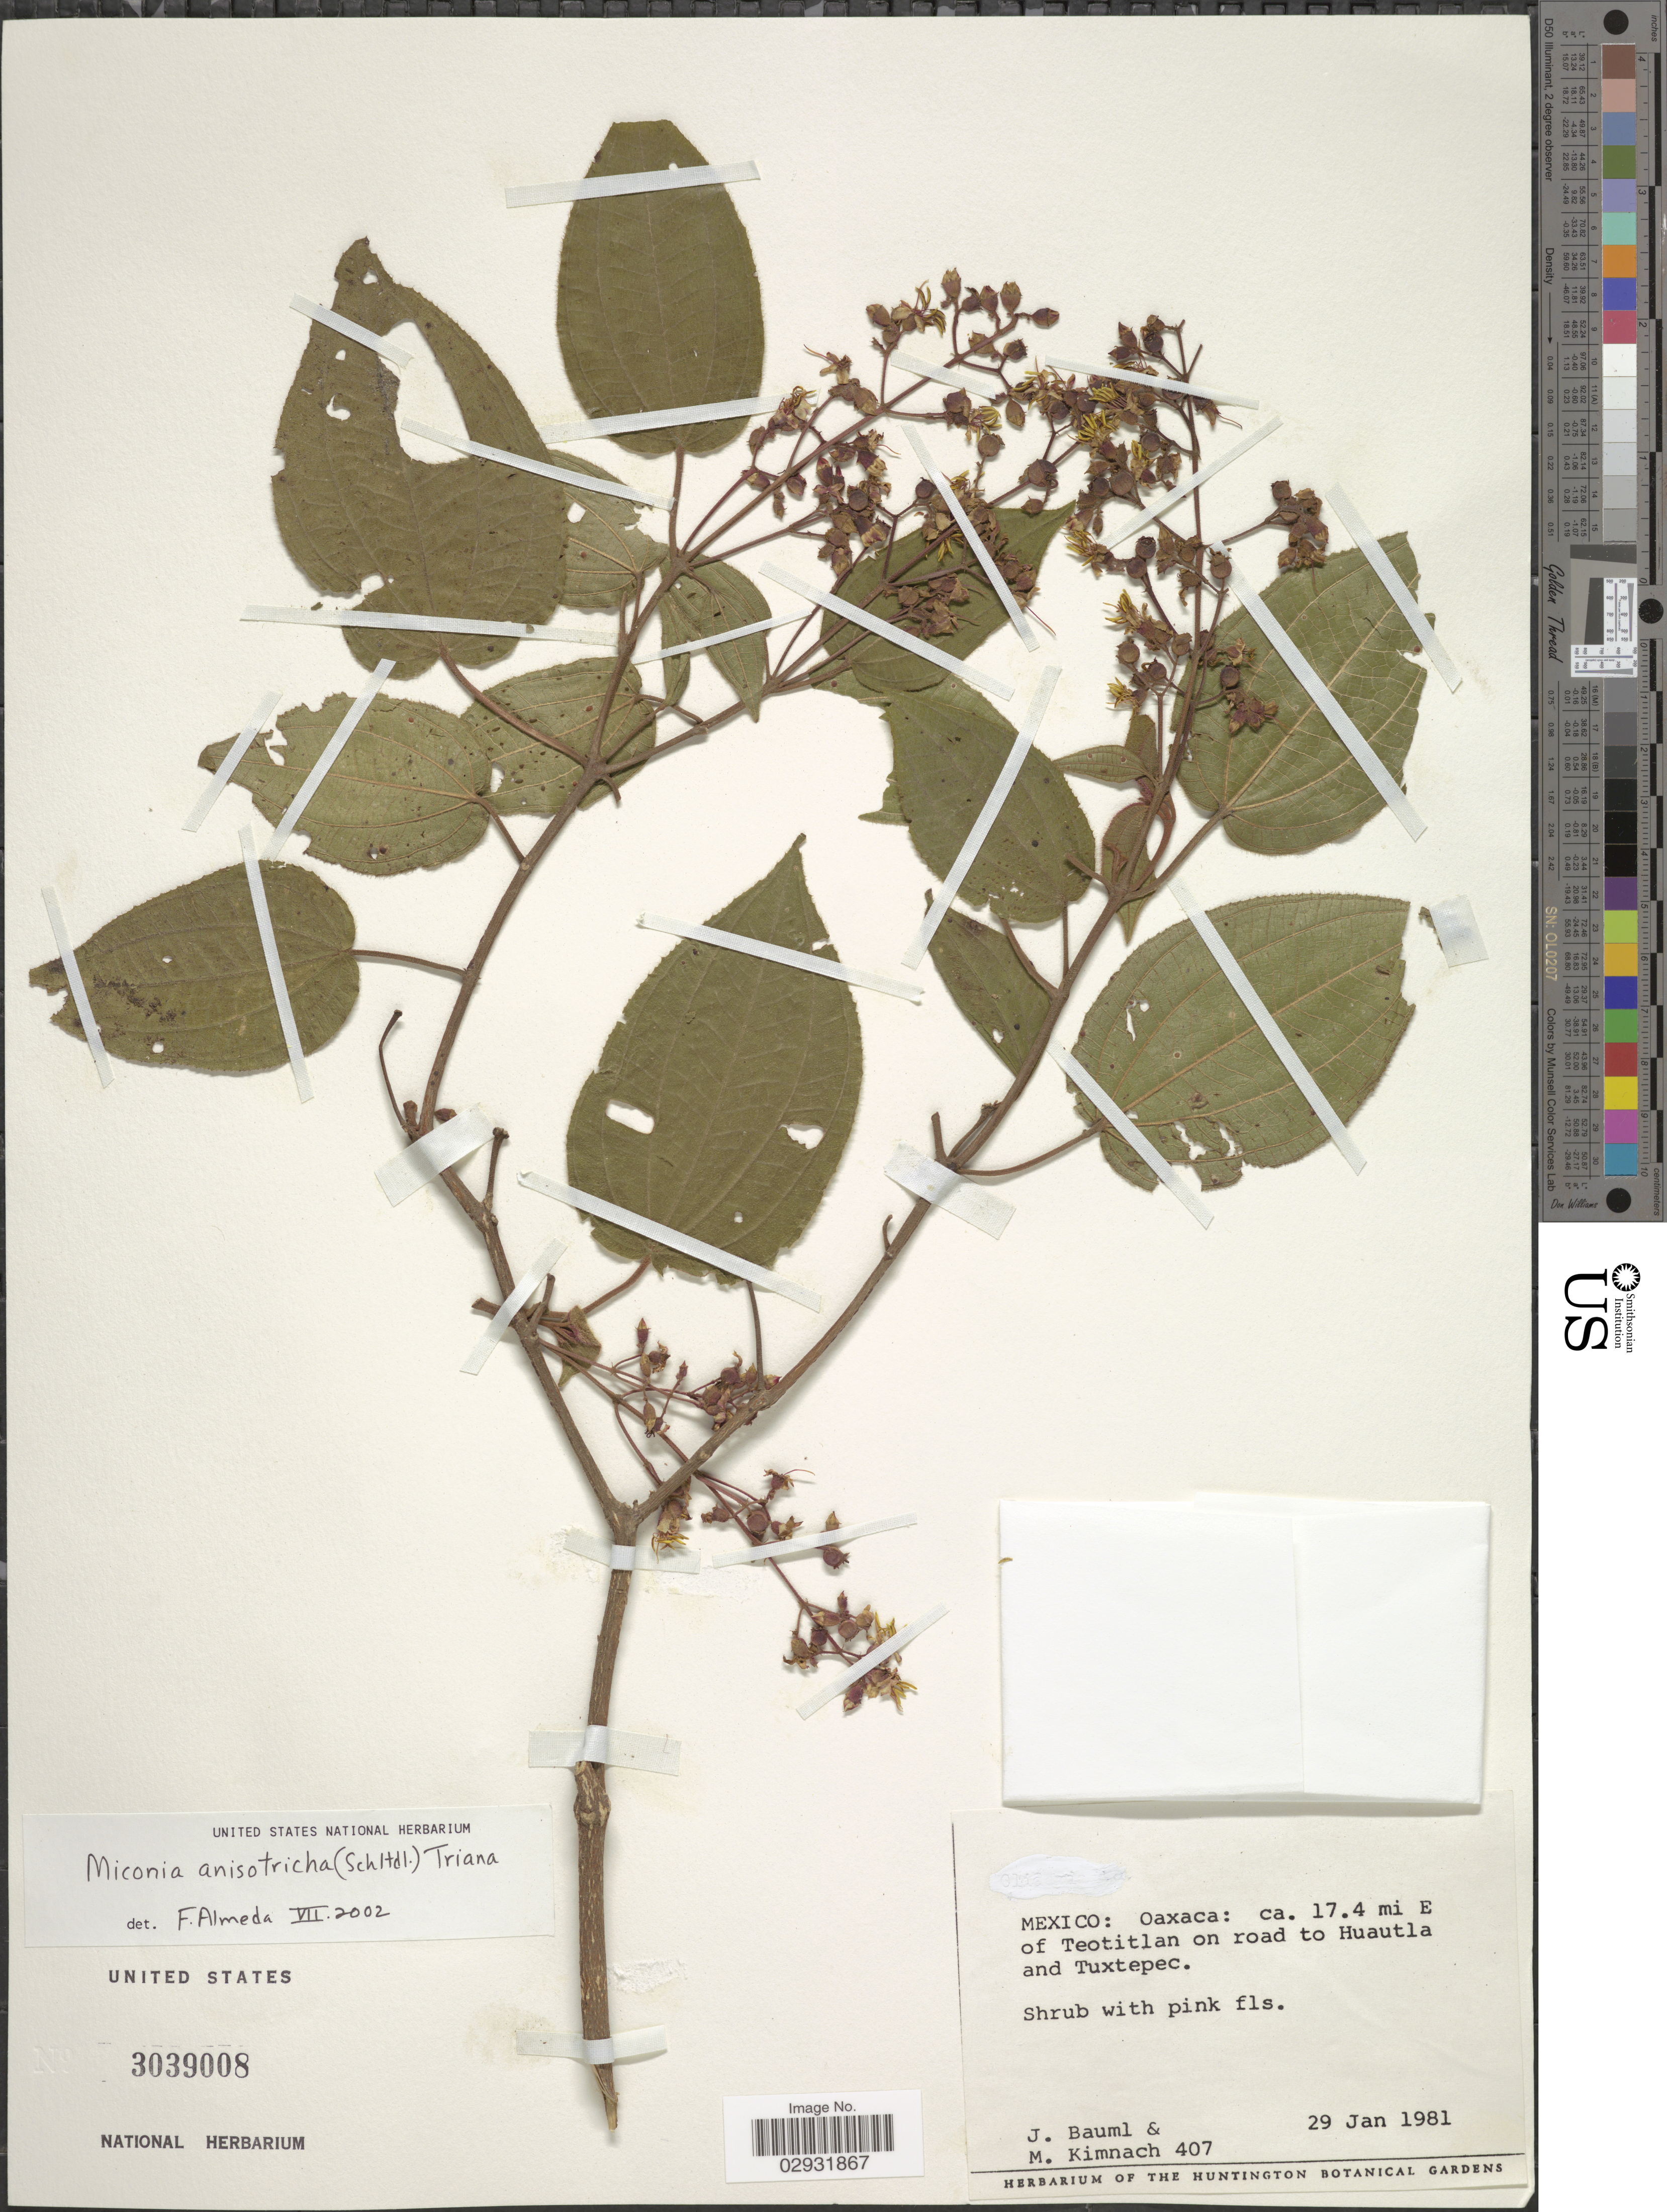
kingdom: Plantae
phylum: Tracheophyta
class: Magnoliopsida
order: Myrtales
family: Melastomataceae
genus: Miconia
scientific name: Miconia anisotricha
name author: (Schltdl.) Triana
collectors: J. Bauml & M. W. Kimnach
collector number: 407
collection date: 1981-01-29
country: Mexico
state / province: Oaxaca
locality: Ca. 17.4 mi E of Teotitlan on road to Huautla and Tuxtepec.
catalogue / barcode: US 3039008